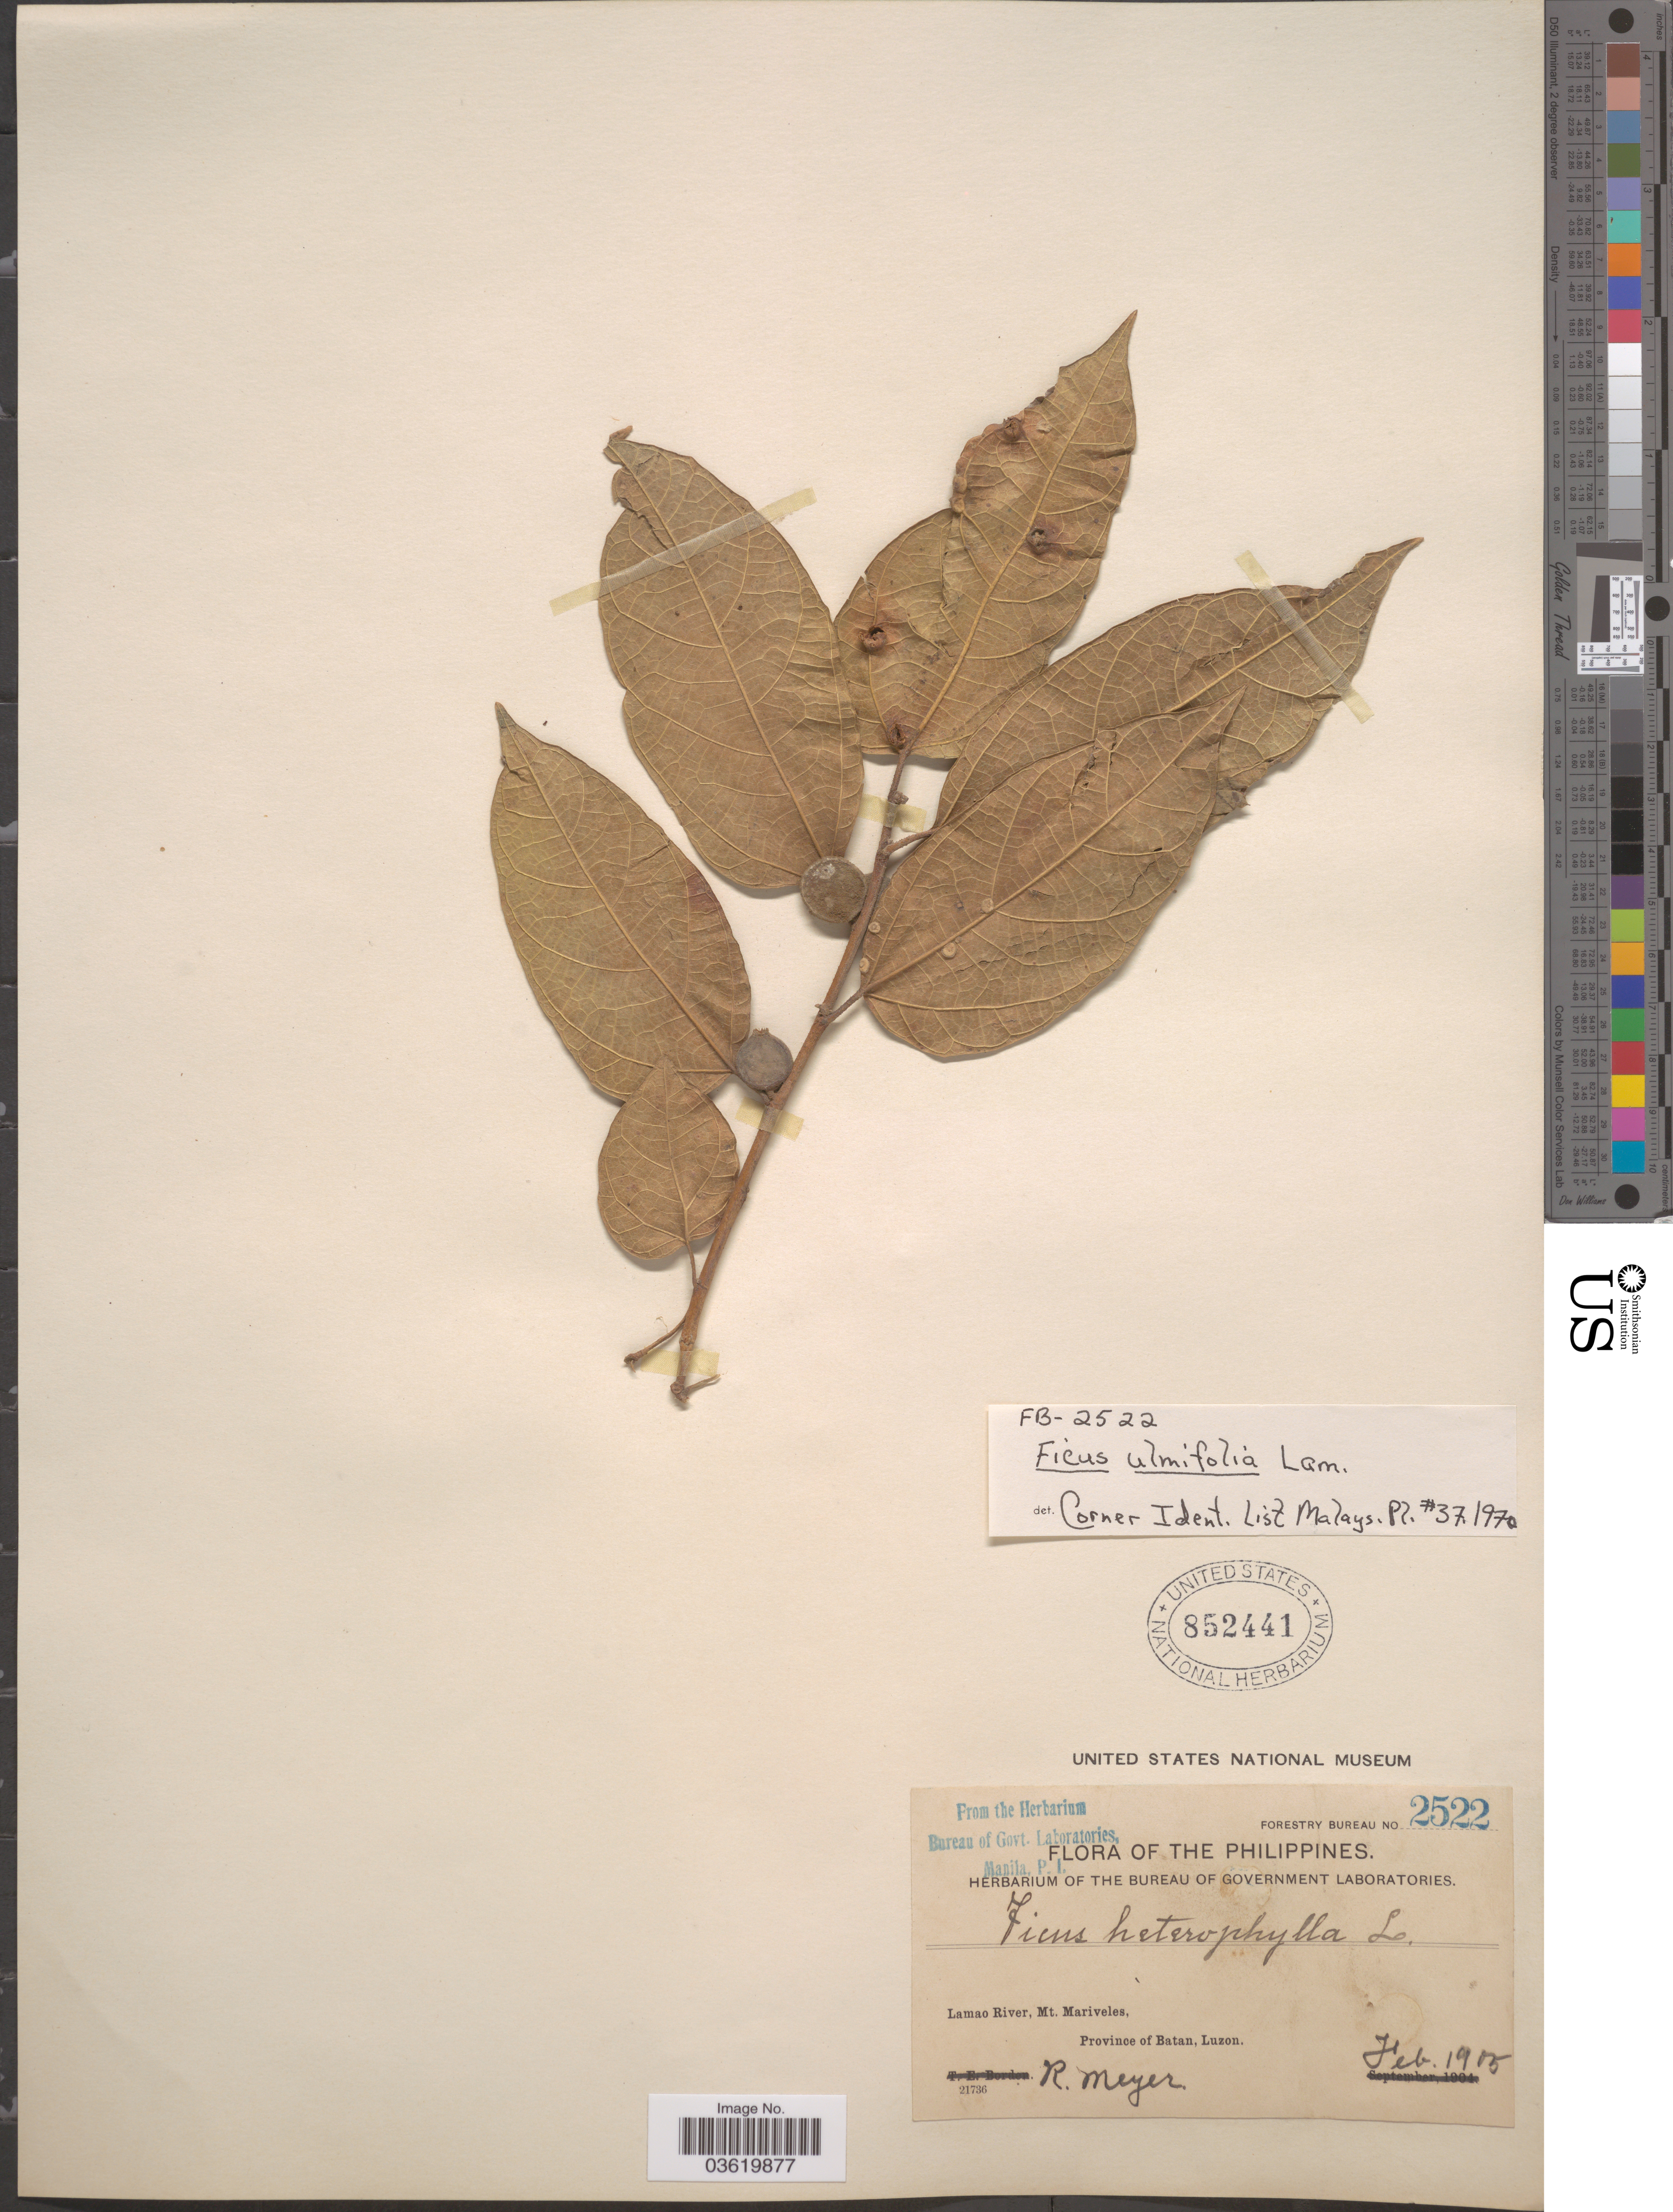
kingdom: Plantae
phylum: Tracheophyta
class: Magnoliopsida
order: Rosales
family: Moraceae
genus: Ficus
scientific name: Ficus ulmifolia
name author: Lam.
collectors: R. Meyer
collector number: Forestry Bureau 2522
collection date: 1905-02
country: Philippines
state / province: Cagayan Valley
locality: Lamao River, Mt. Mariveles, Province of Batan, Luzon.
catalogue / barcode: US 852441